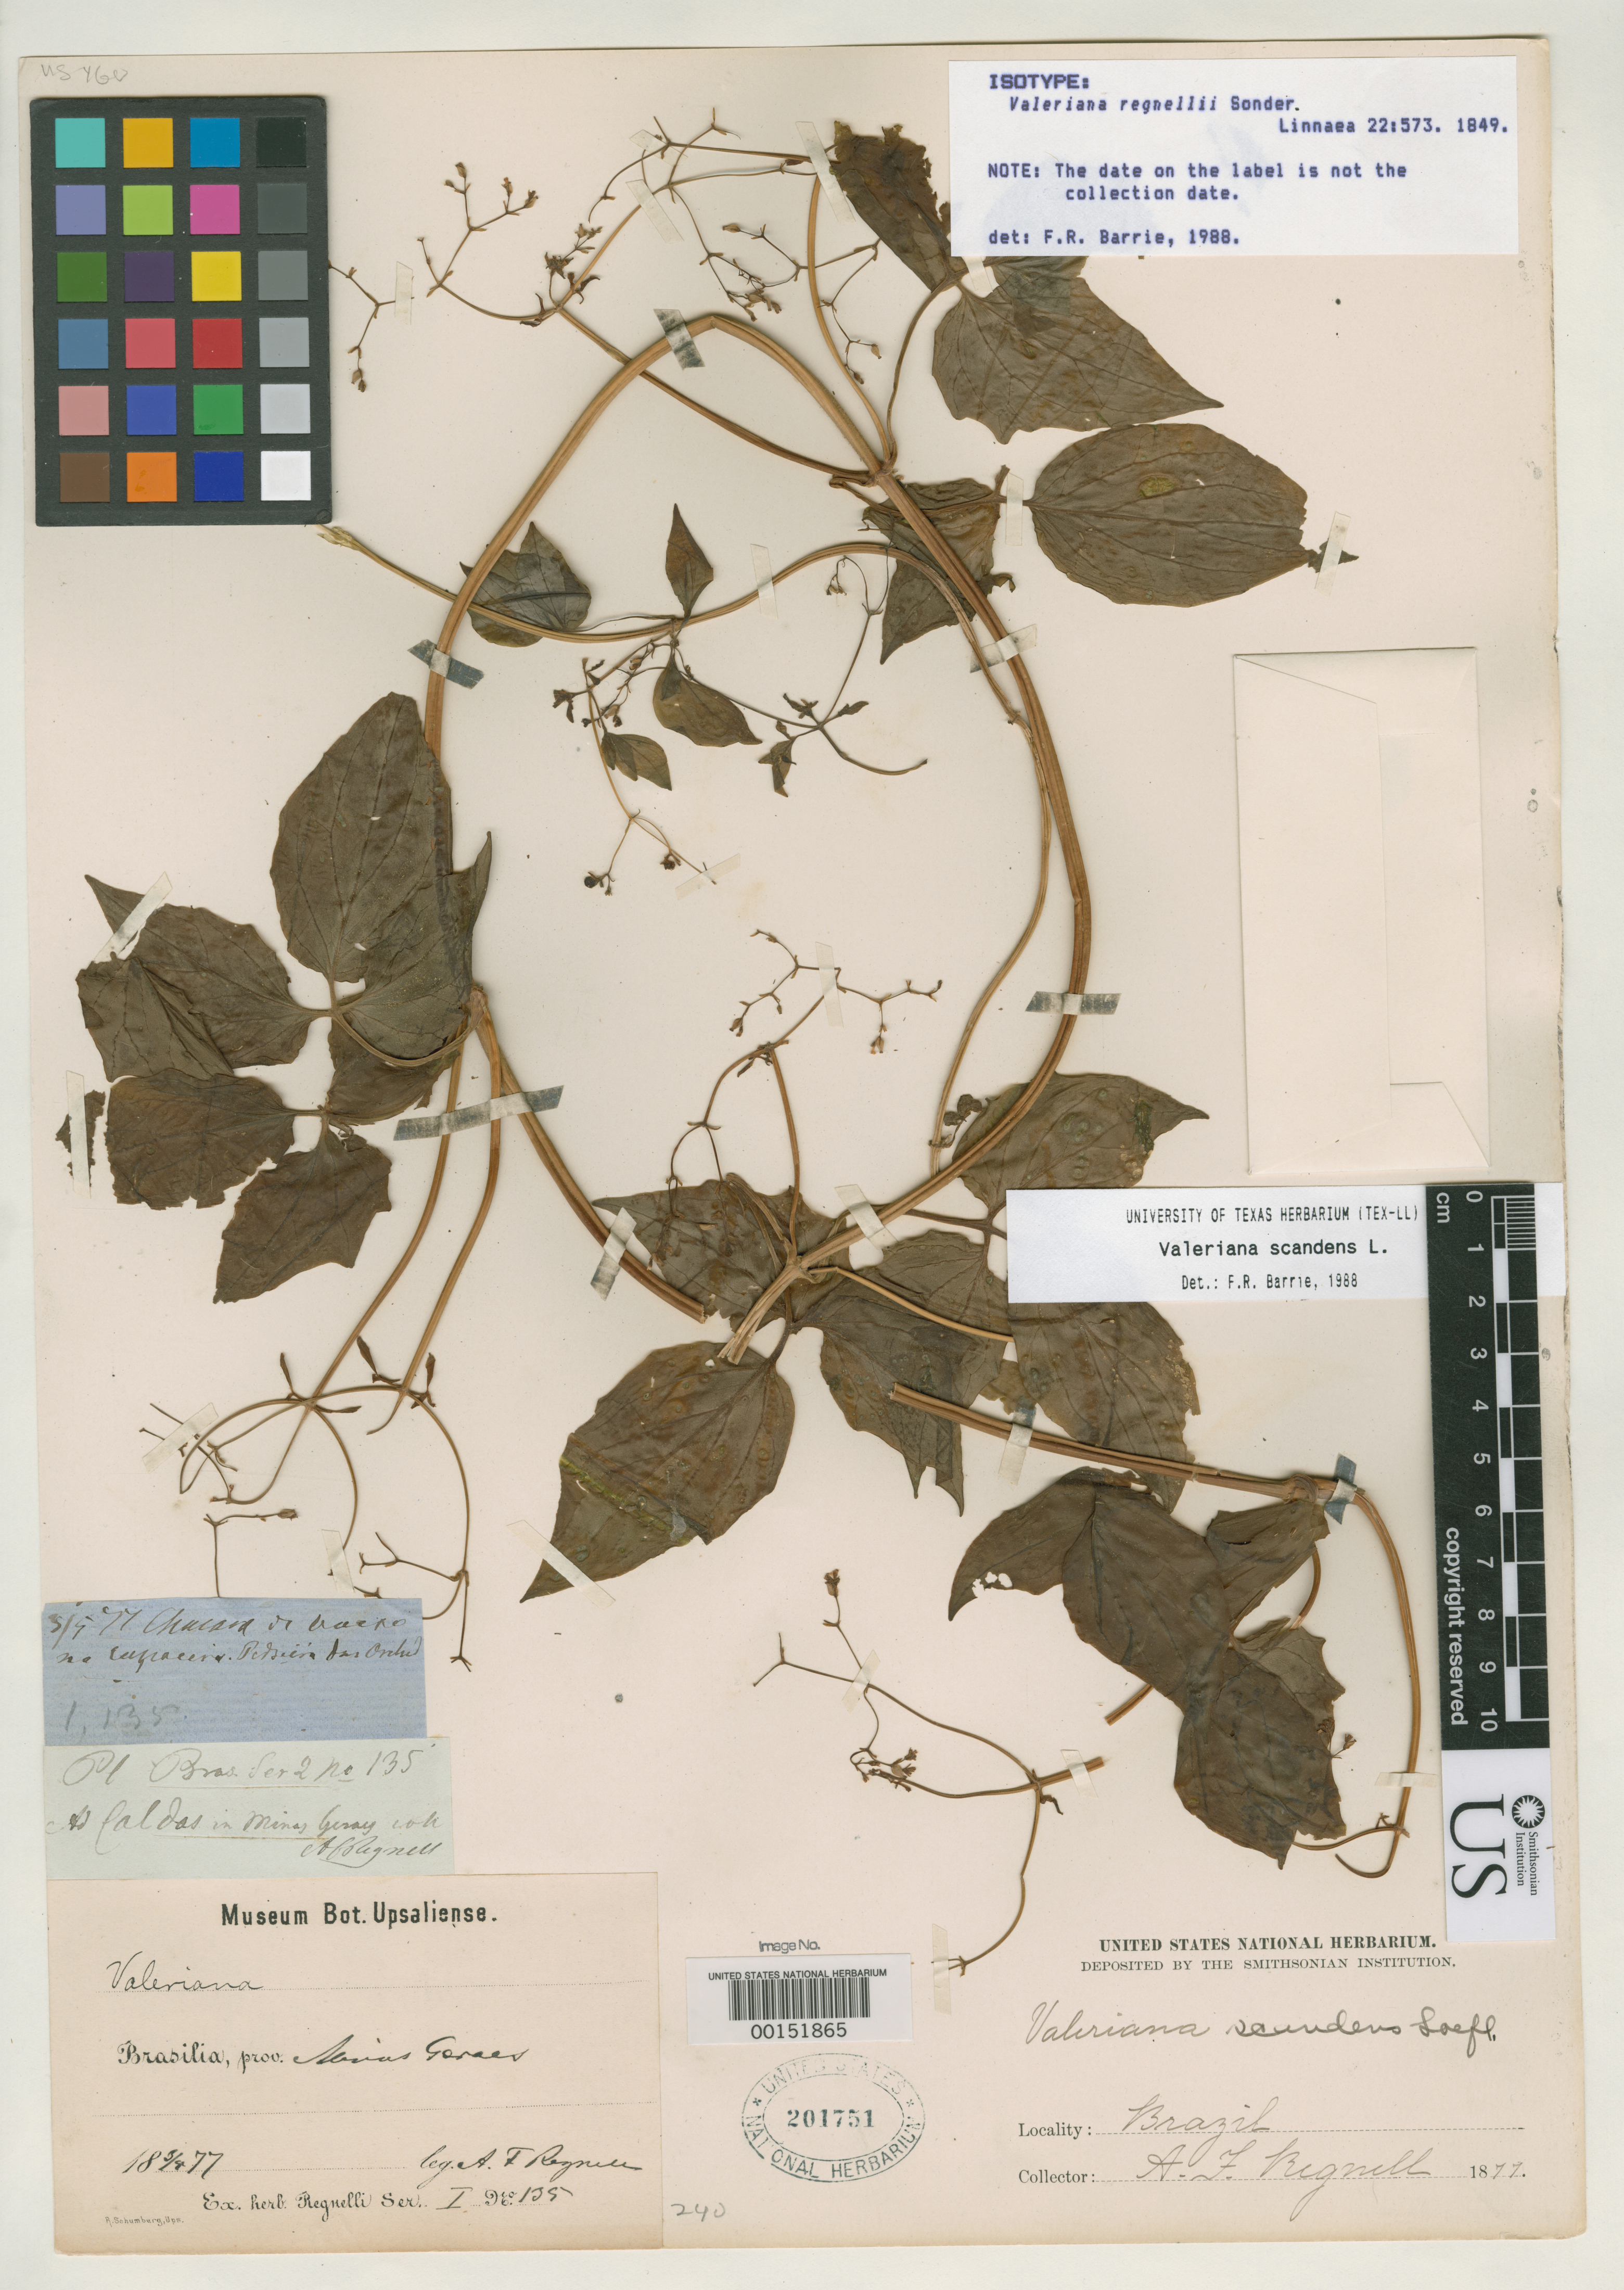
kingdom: Plantae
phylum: Tracheophyta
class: Magnoliopsida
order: Dipsacales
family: Caprifoliaceae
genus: Valeriana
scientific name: Valeriana regnellii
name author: Sond.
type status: Isotype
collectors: A. F. Regnell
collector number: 135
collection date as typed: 05 Mar 1877 or 03 May 1877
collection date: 1877-03-05 or 1877-05-03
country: Brazil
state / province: Minas Gerais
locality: Caldas.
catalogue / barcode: US 201751